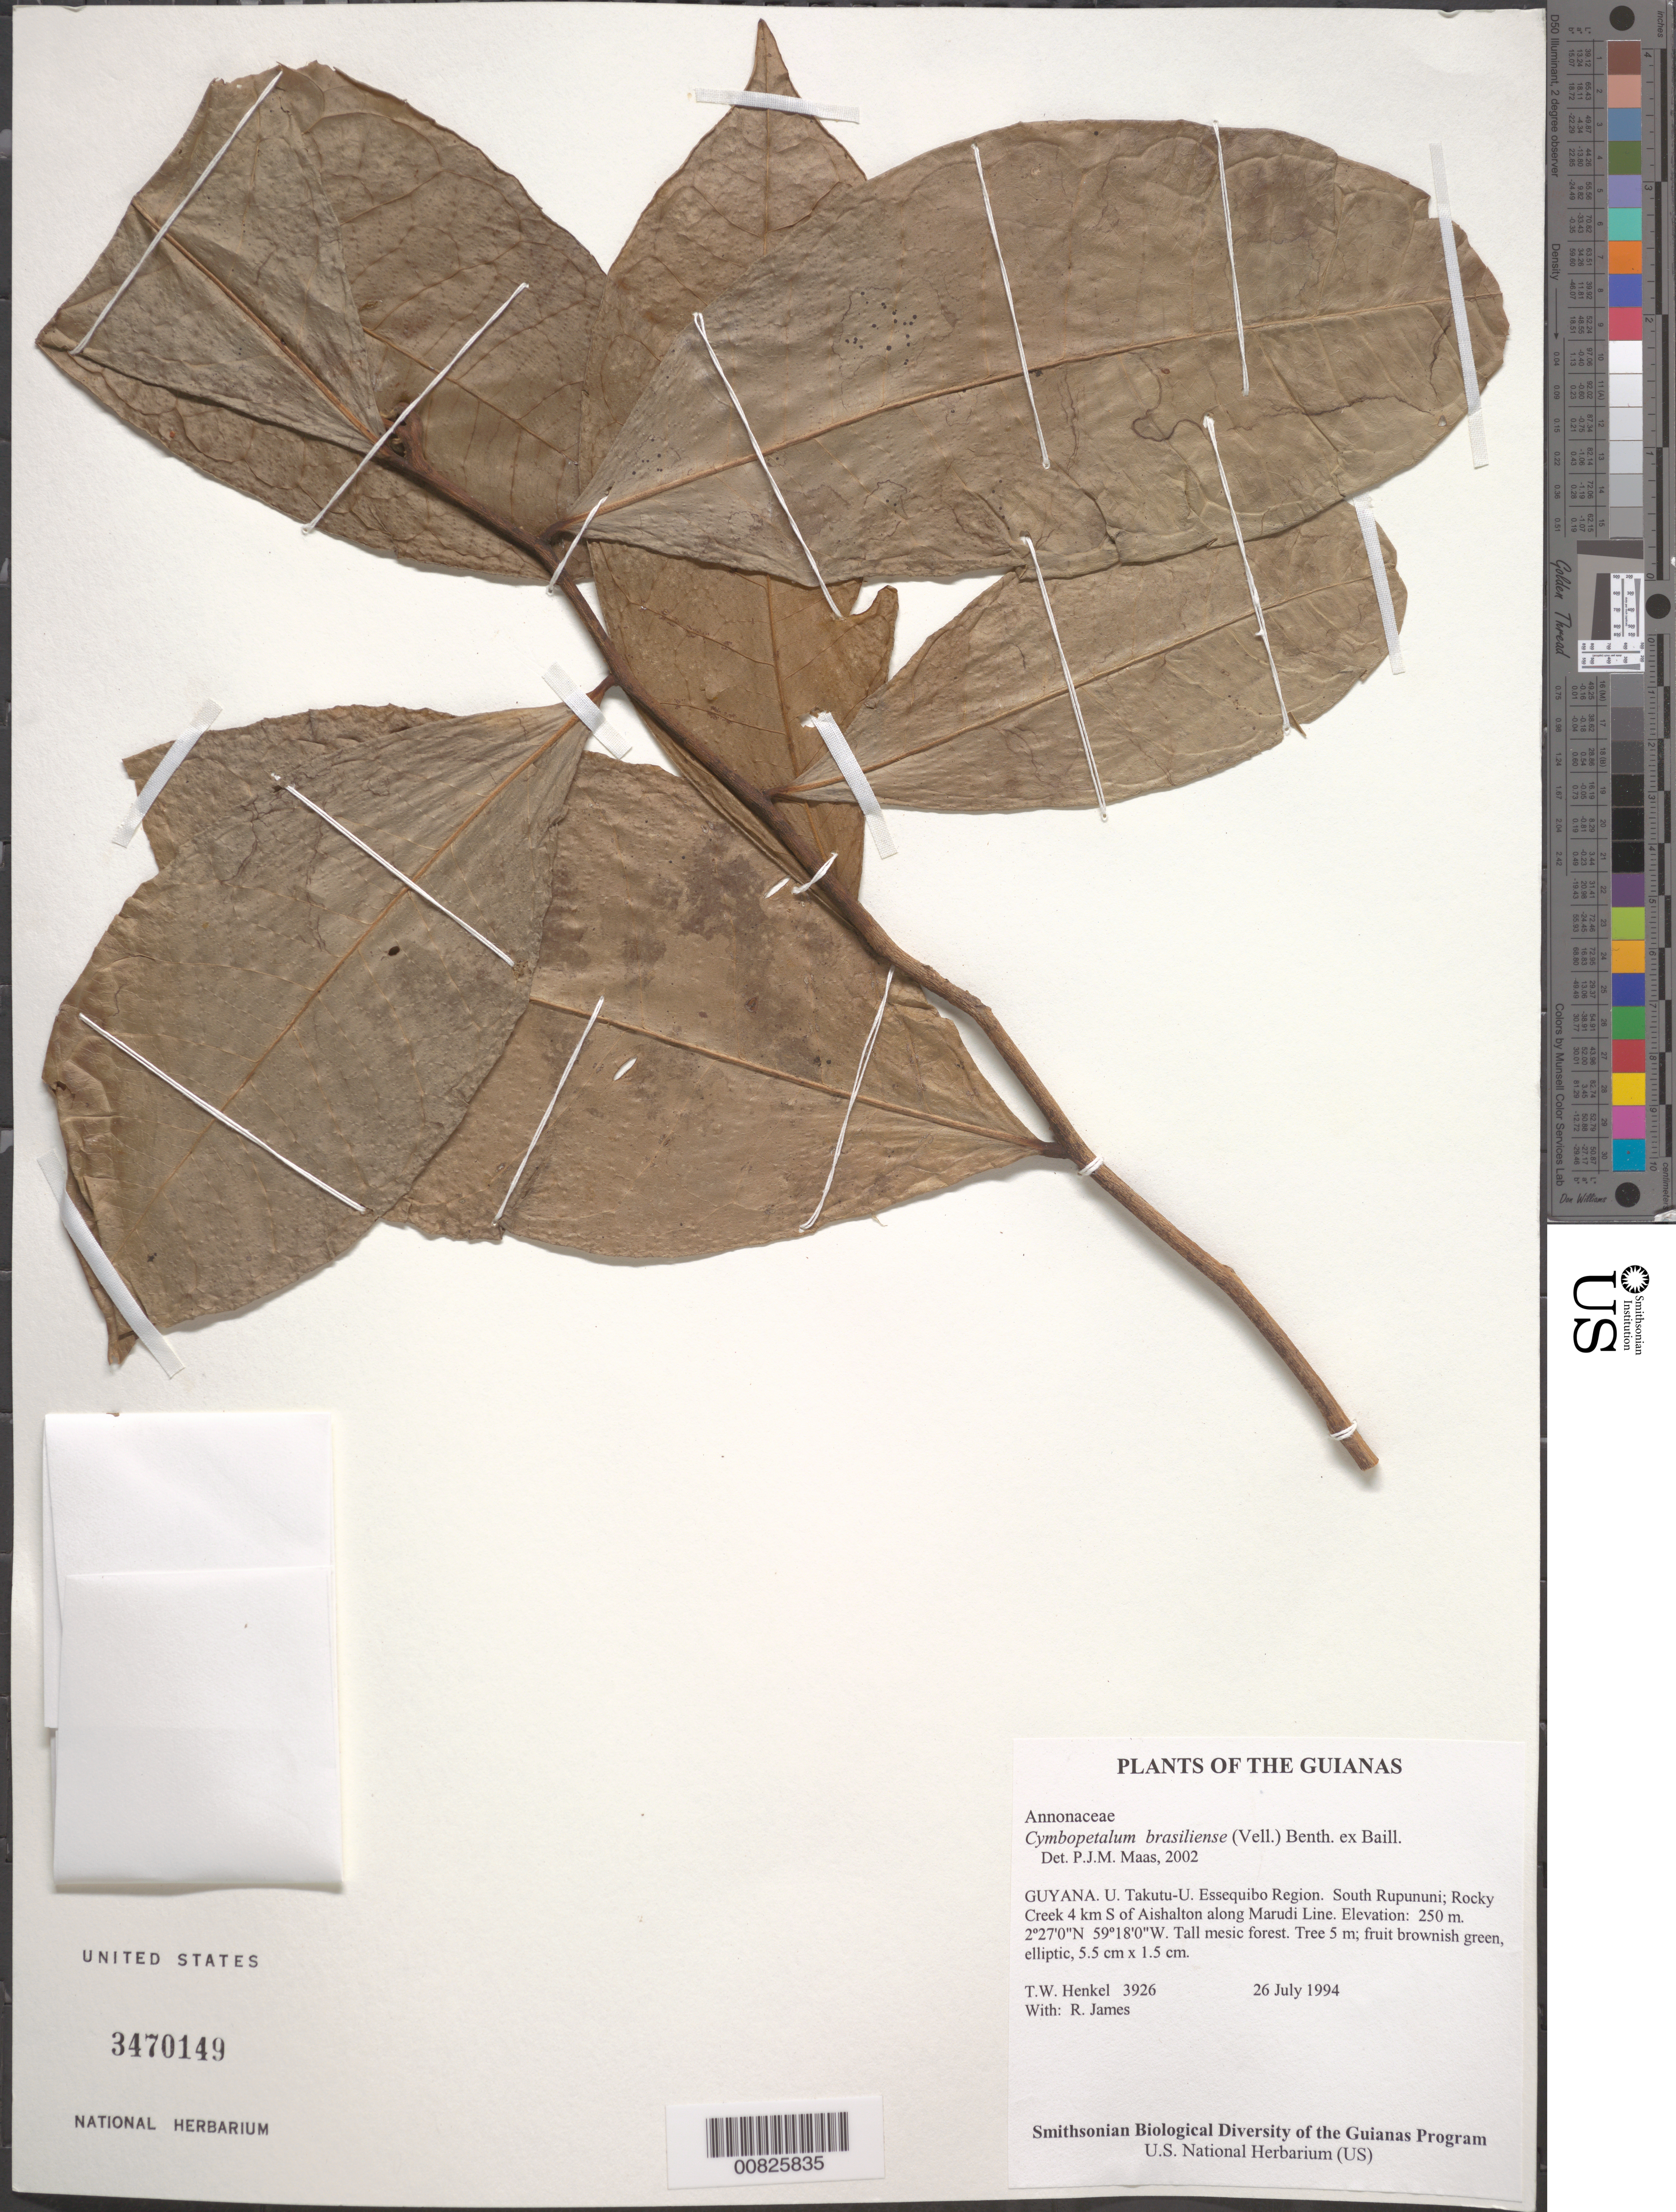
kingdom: Plantae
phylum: Tracheophyta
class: Magnoliopsida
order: Magnoliales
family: Annonaceae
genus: Cymbopetalum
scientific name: Cymbopetalum brasiliense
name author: (Vell.) Benth. ex Baill.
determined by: Maas, Paul J. M.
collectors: T. Henkel & R. James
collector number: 3926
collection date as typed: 26 July 1994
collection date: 1994-07-26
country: Guyana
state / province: U. Takutu-U. Essequibo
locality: South Rupununi; Rocky Creek 4 km S of Aishalton along Marudi Line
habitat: Tall mesic forest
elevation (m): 250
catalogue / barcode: US 3470149